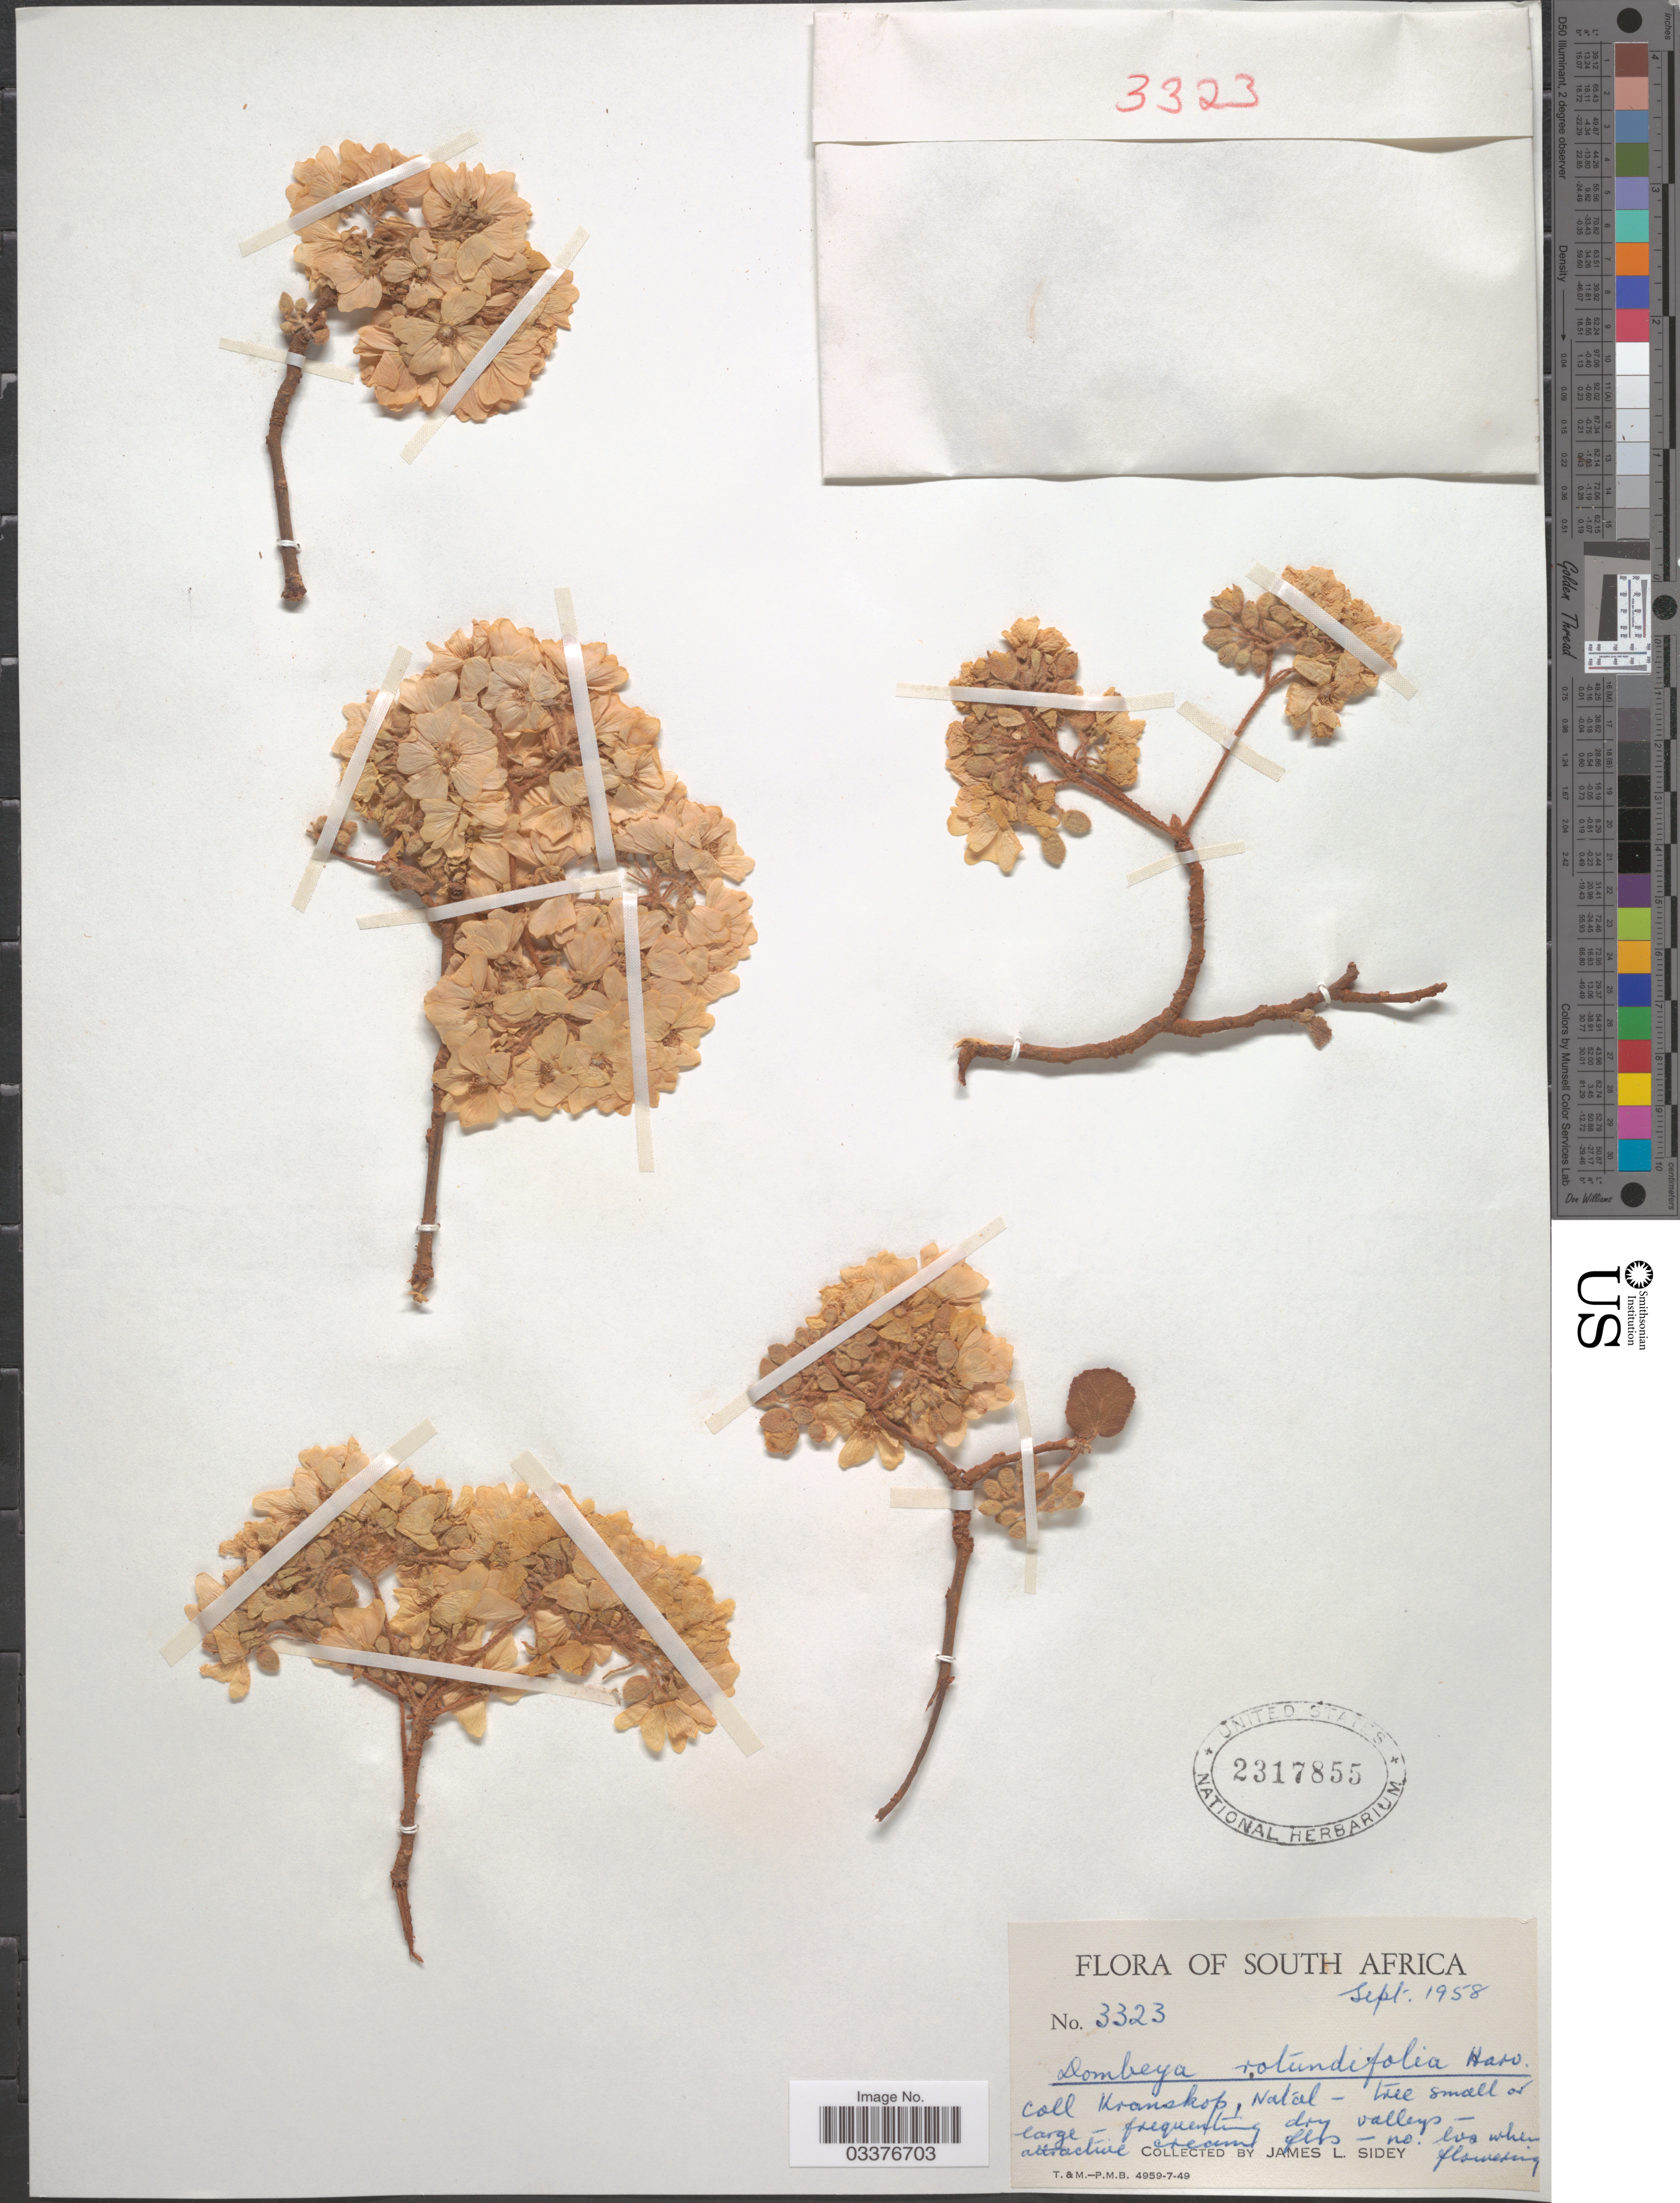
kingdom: Plantae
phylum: Tracheophyta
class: Magnoliopsida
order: Malvales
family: Malvaceae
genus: Dombeya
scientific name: Dombeya rotundifolia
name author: (Hochst.) Planch.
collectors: J. L. Sidey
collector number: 3323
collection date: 1958-09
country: South Africa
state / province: KwaZulu-Natal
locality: Kranskop, Natal.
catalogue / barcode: US 2317855